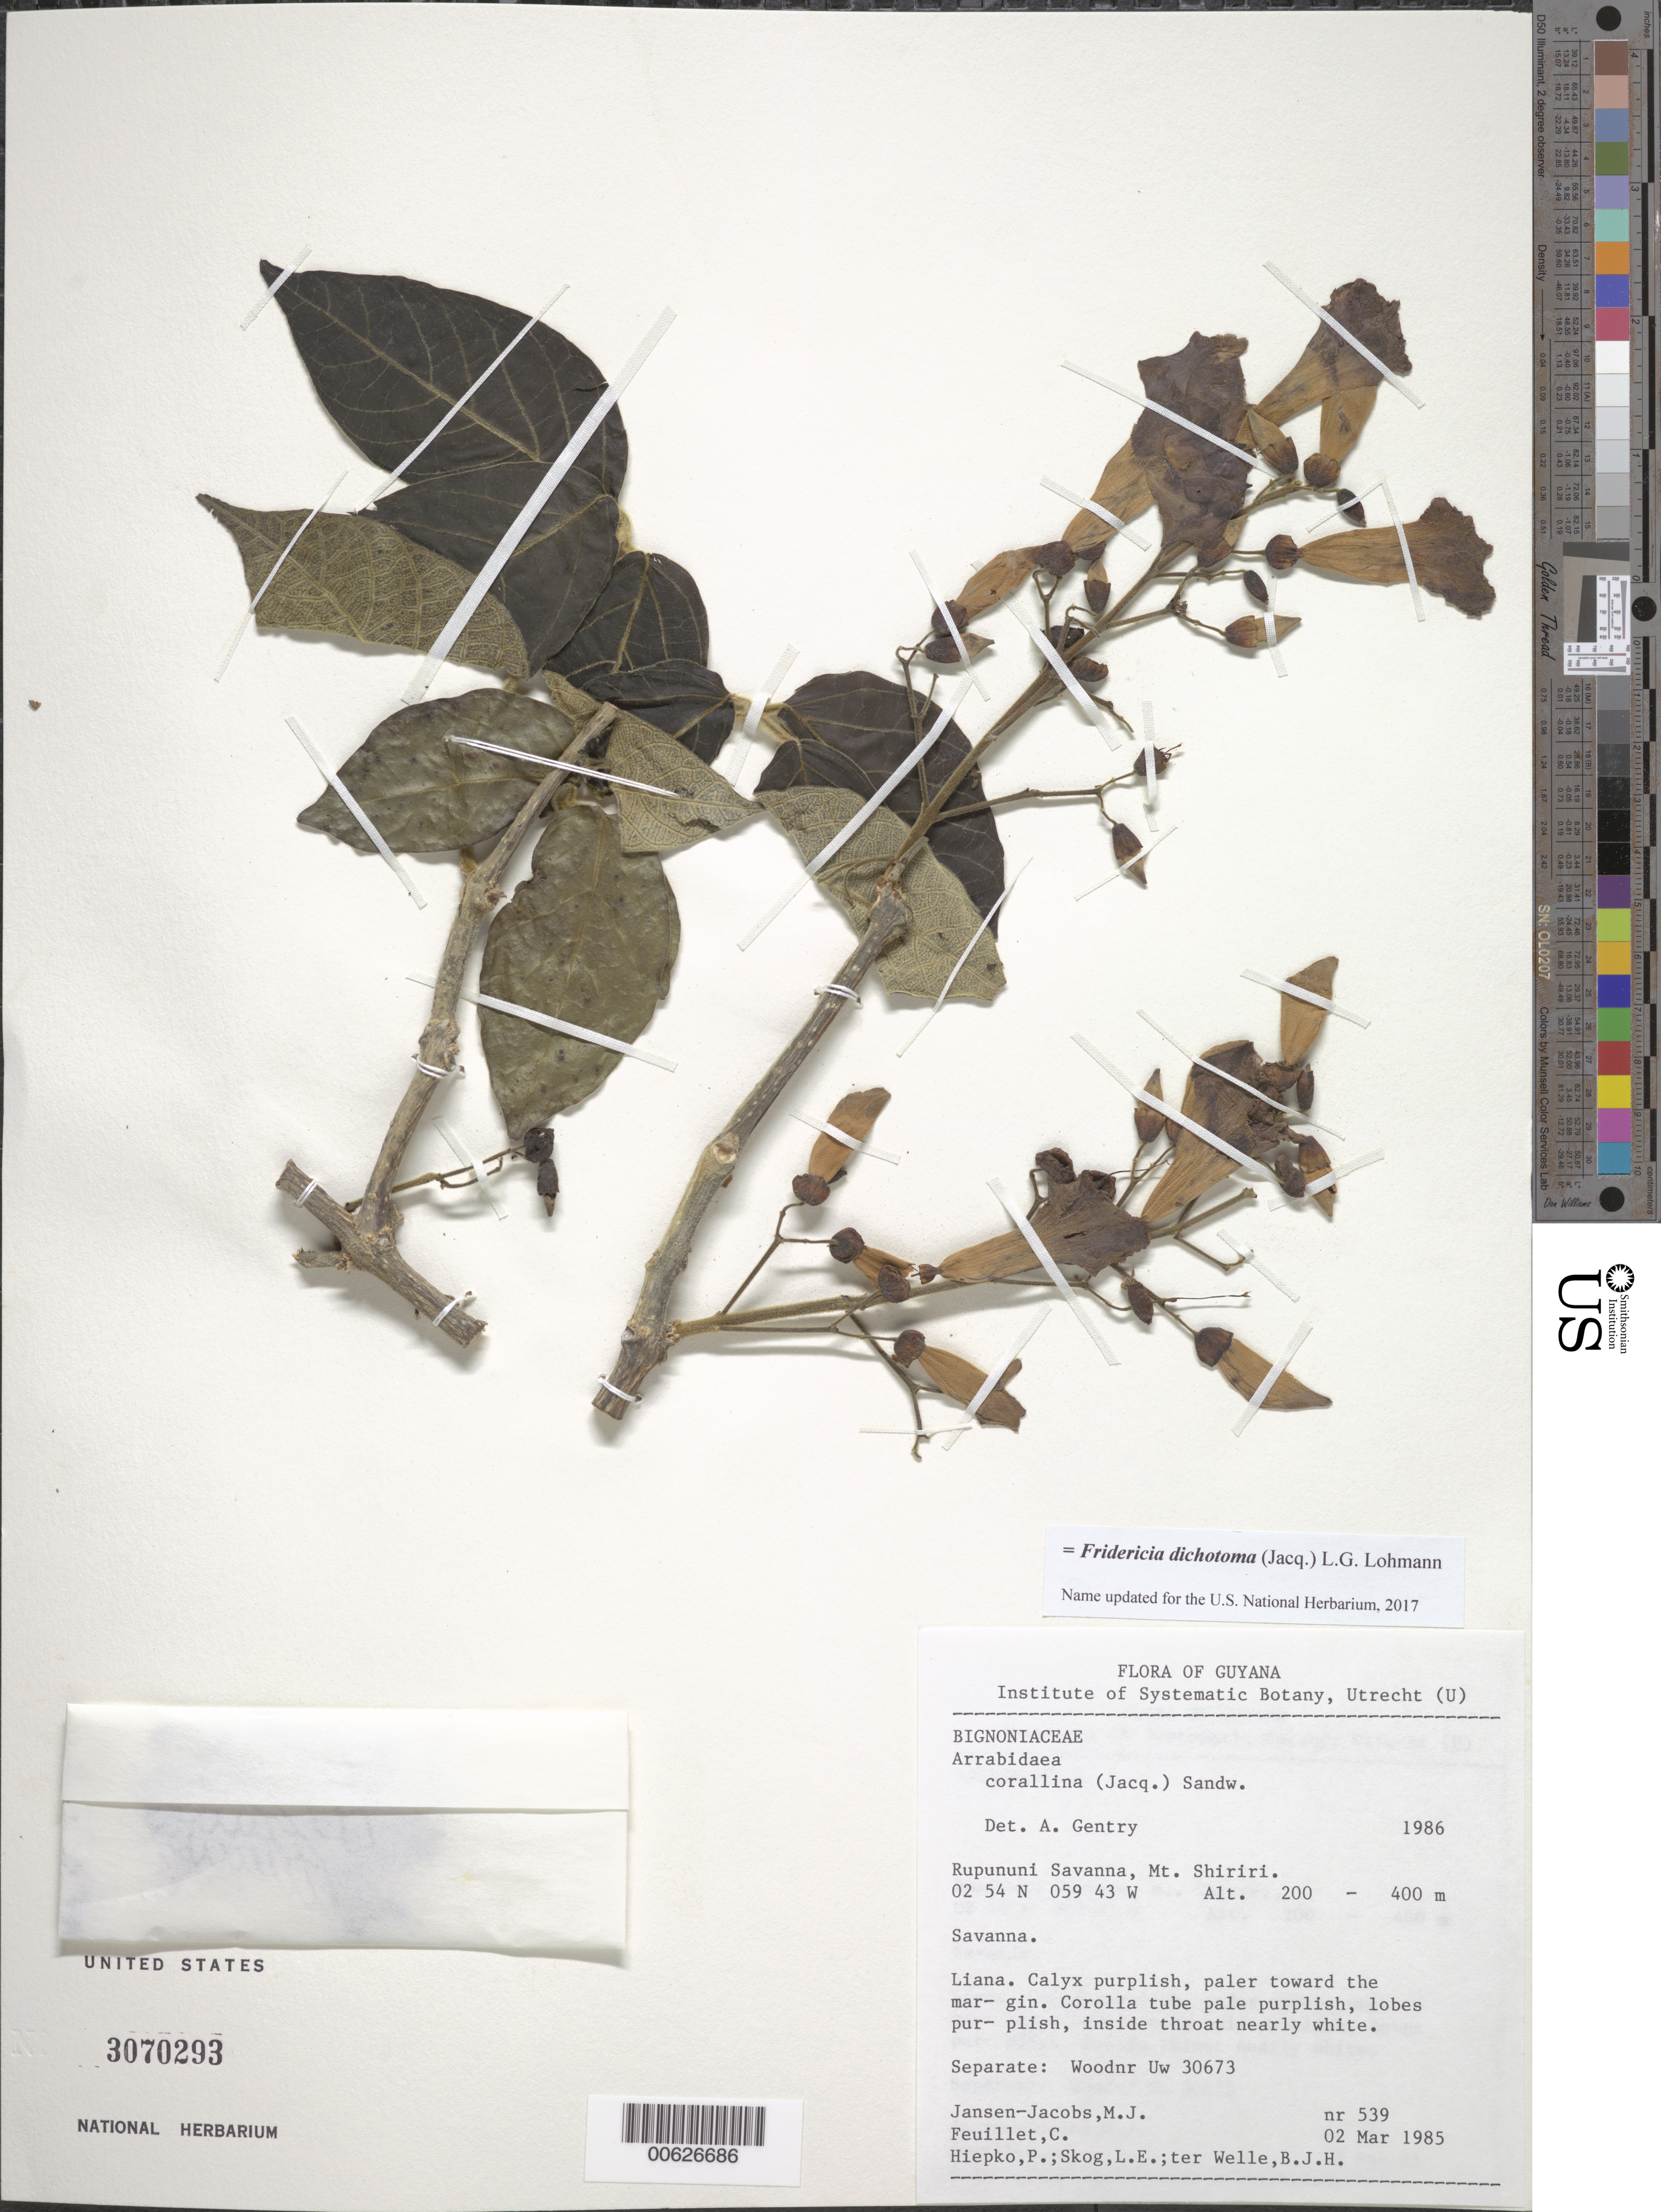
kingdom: Plantae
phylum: Tracheophyta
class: Magnoliopsida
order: Lamiales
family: Bignoniaceae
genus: Arrabidaea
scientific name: Arrabidaea corallina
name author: (Jacq.) Sandwith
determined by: Gentry, A. H.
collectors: M. J. Jansen-Jacobs, C. Feuillet, P. H. Hiepko, L. E. Skog & B. Welle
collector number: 539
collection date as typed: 2-Mar-85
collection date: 1985-03-02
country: Guyana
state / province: U. Takutu-U. Essequibo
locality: Rupununi Savanna, Mt. Shiriri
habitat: Savanna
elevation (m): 200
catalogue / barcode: US 3070293